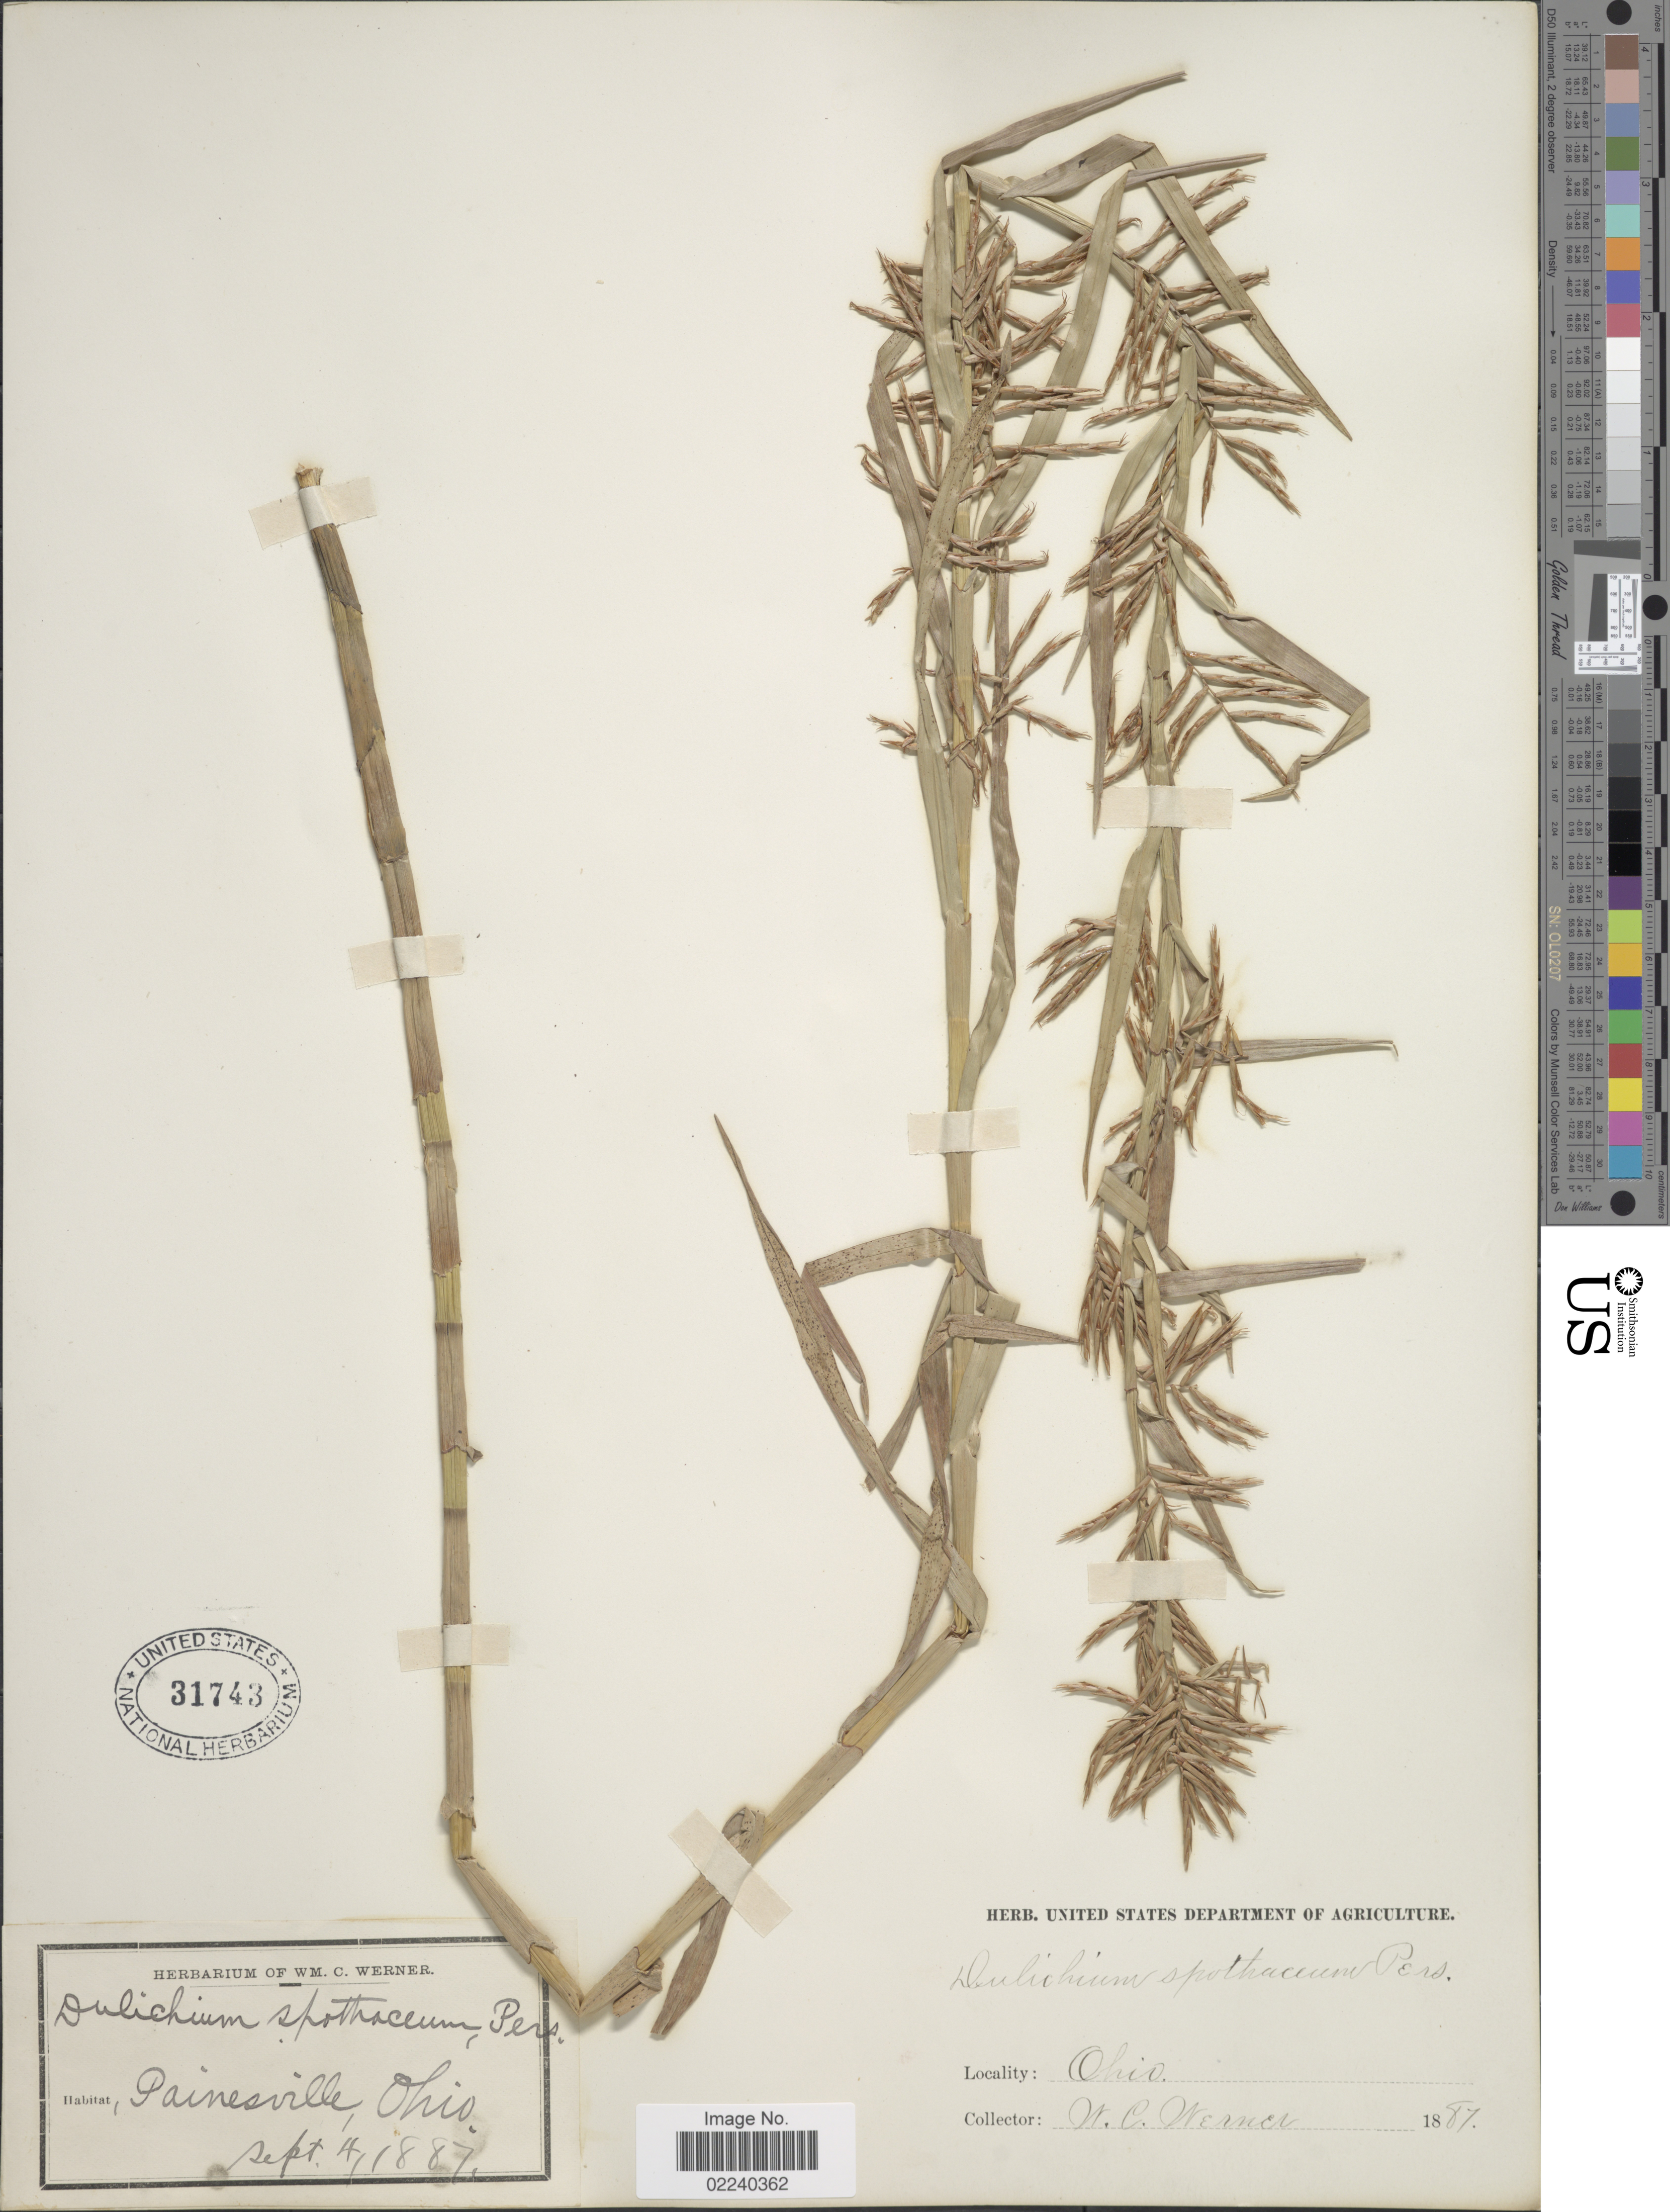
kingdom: Plantae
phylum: Tracheophyta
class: Liliopsida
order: Poales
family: Cyperaceae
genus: Dulichium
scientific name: Dulichium arundinaceum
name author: (L.) Britton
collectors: W. Werner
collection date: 1887-09-04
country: United States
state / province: Ohio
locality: Painesville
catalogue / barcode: US 31743